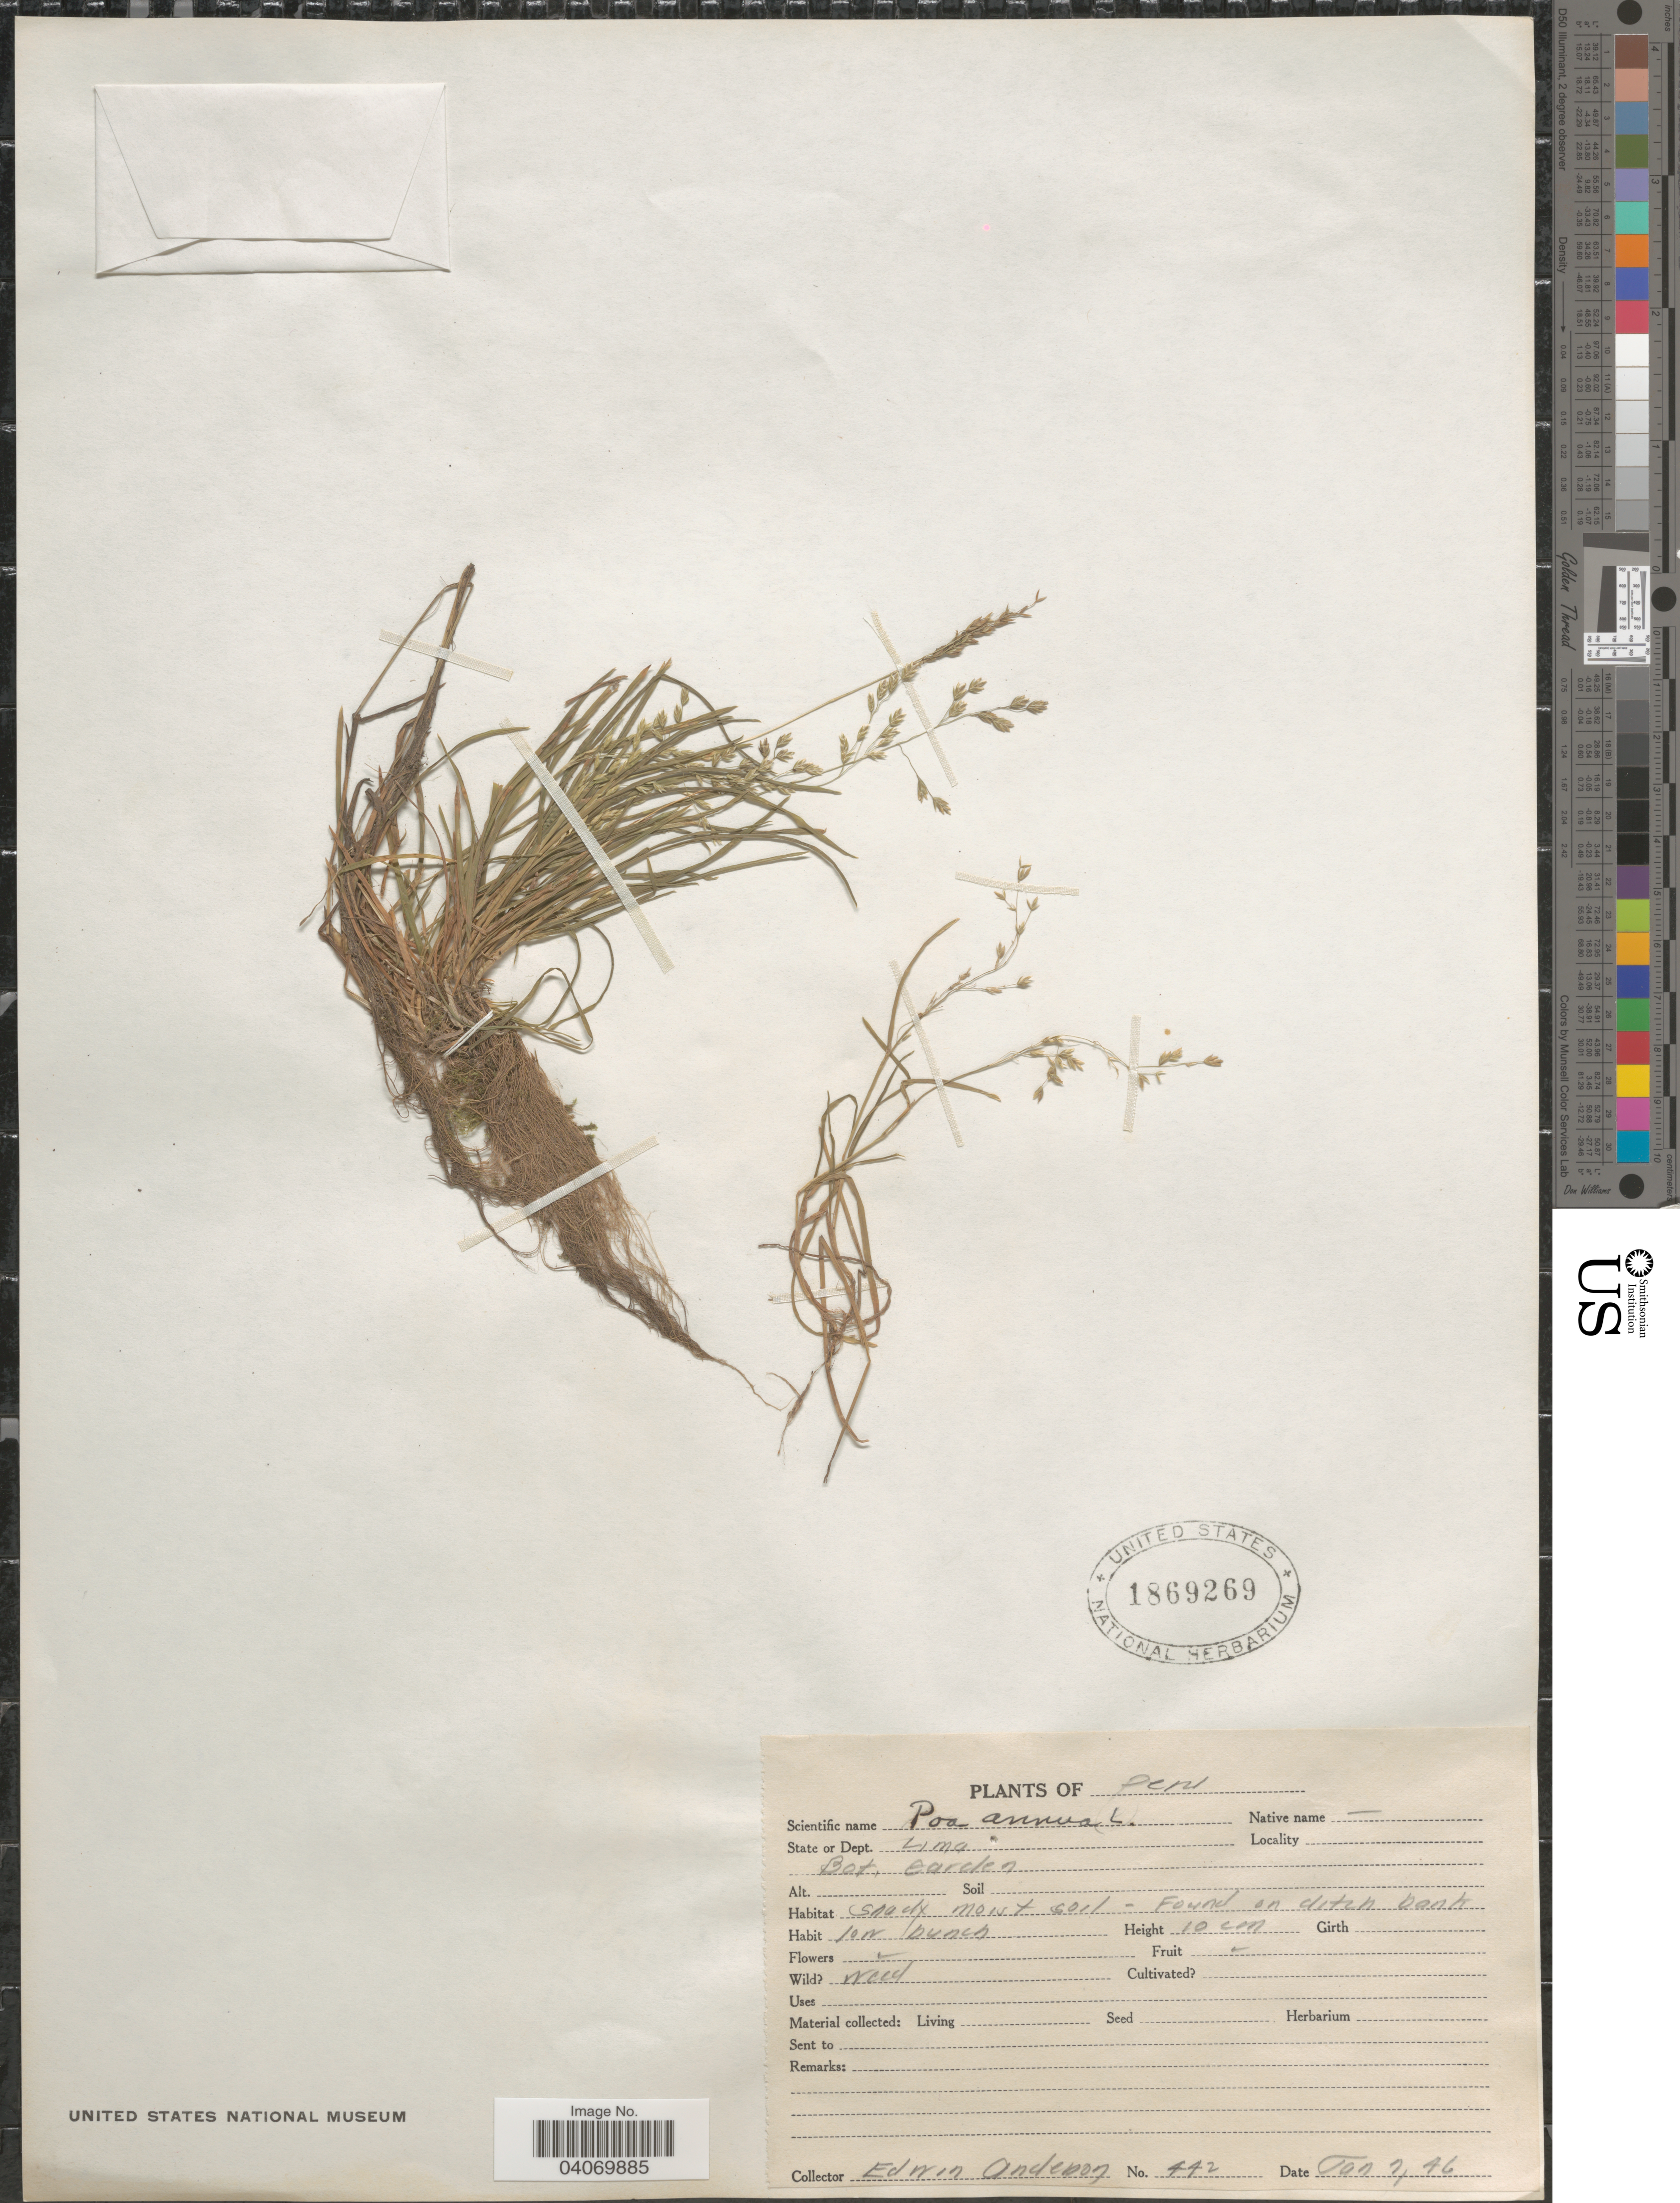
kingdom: Plantae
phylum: Tracheophyta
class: Liliopsida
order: Poales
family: Poaceae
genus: Poa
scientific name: Poa annua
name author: L.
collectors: E. Anderson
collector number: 442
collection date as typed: Transcribed d/m/y: 7/1/46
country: Peru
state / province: Lima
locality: Dept. Lima. Bot. Garden.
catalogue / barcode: US 1869269